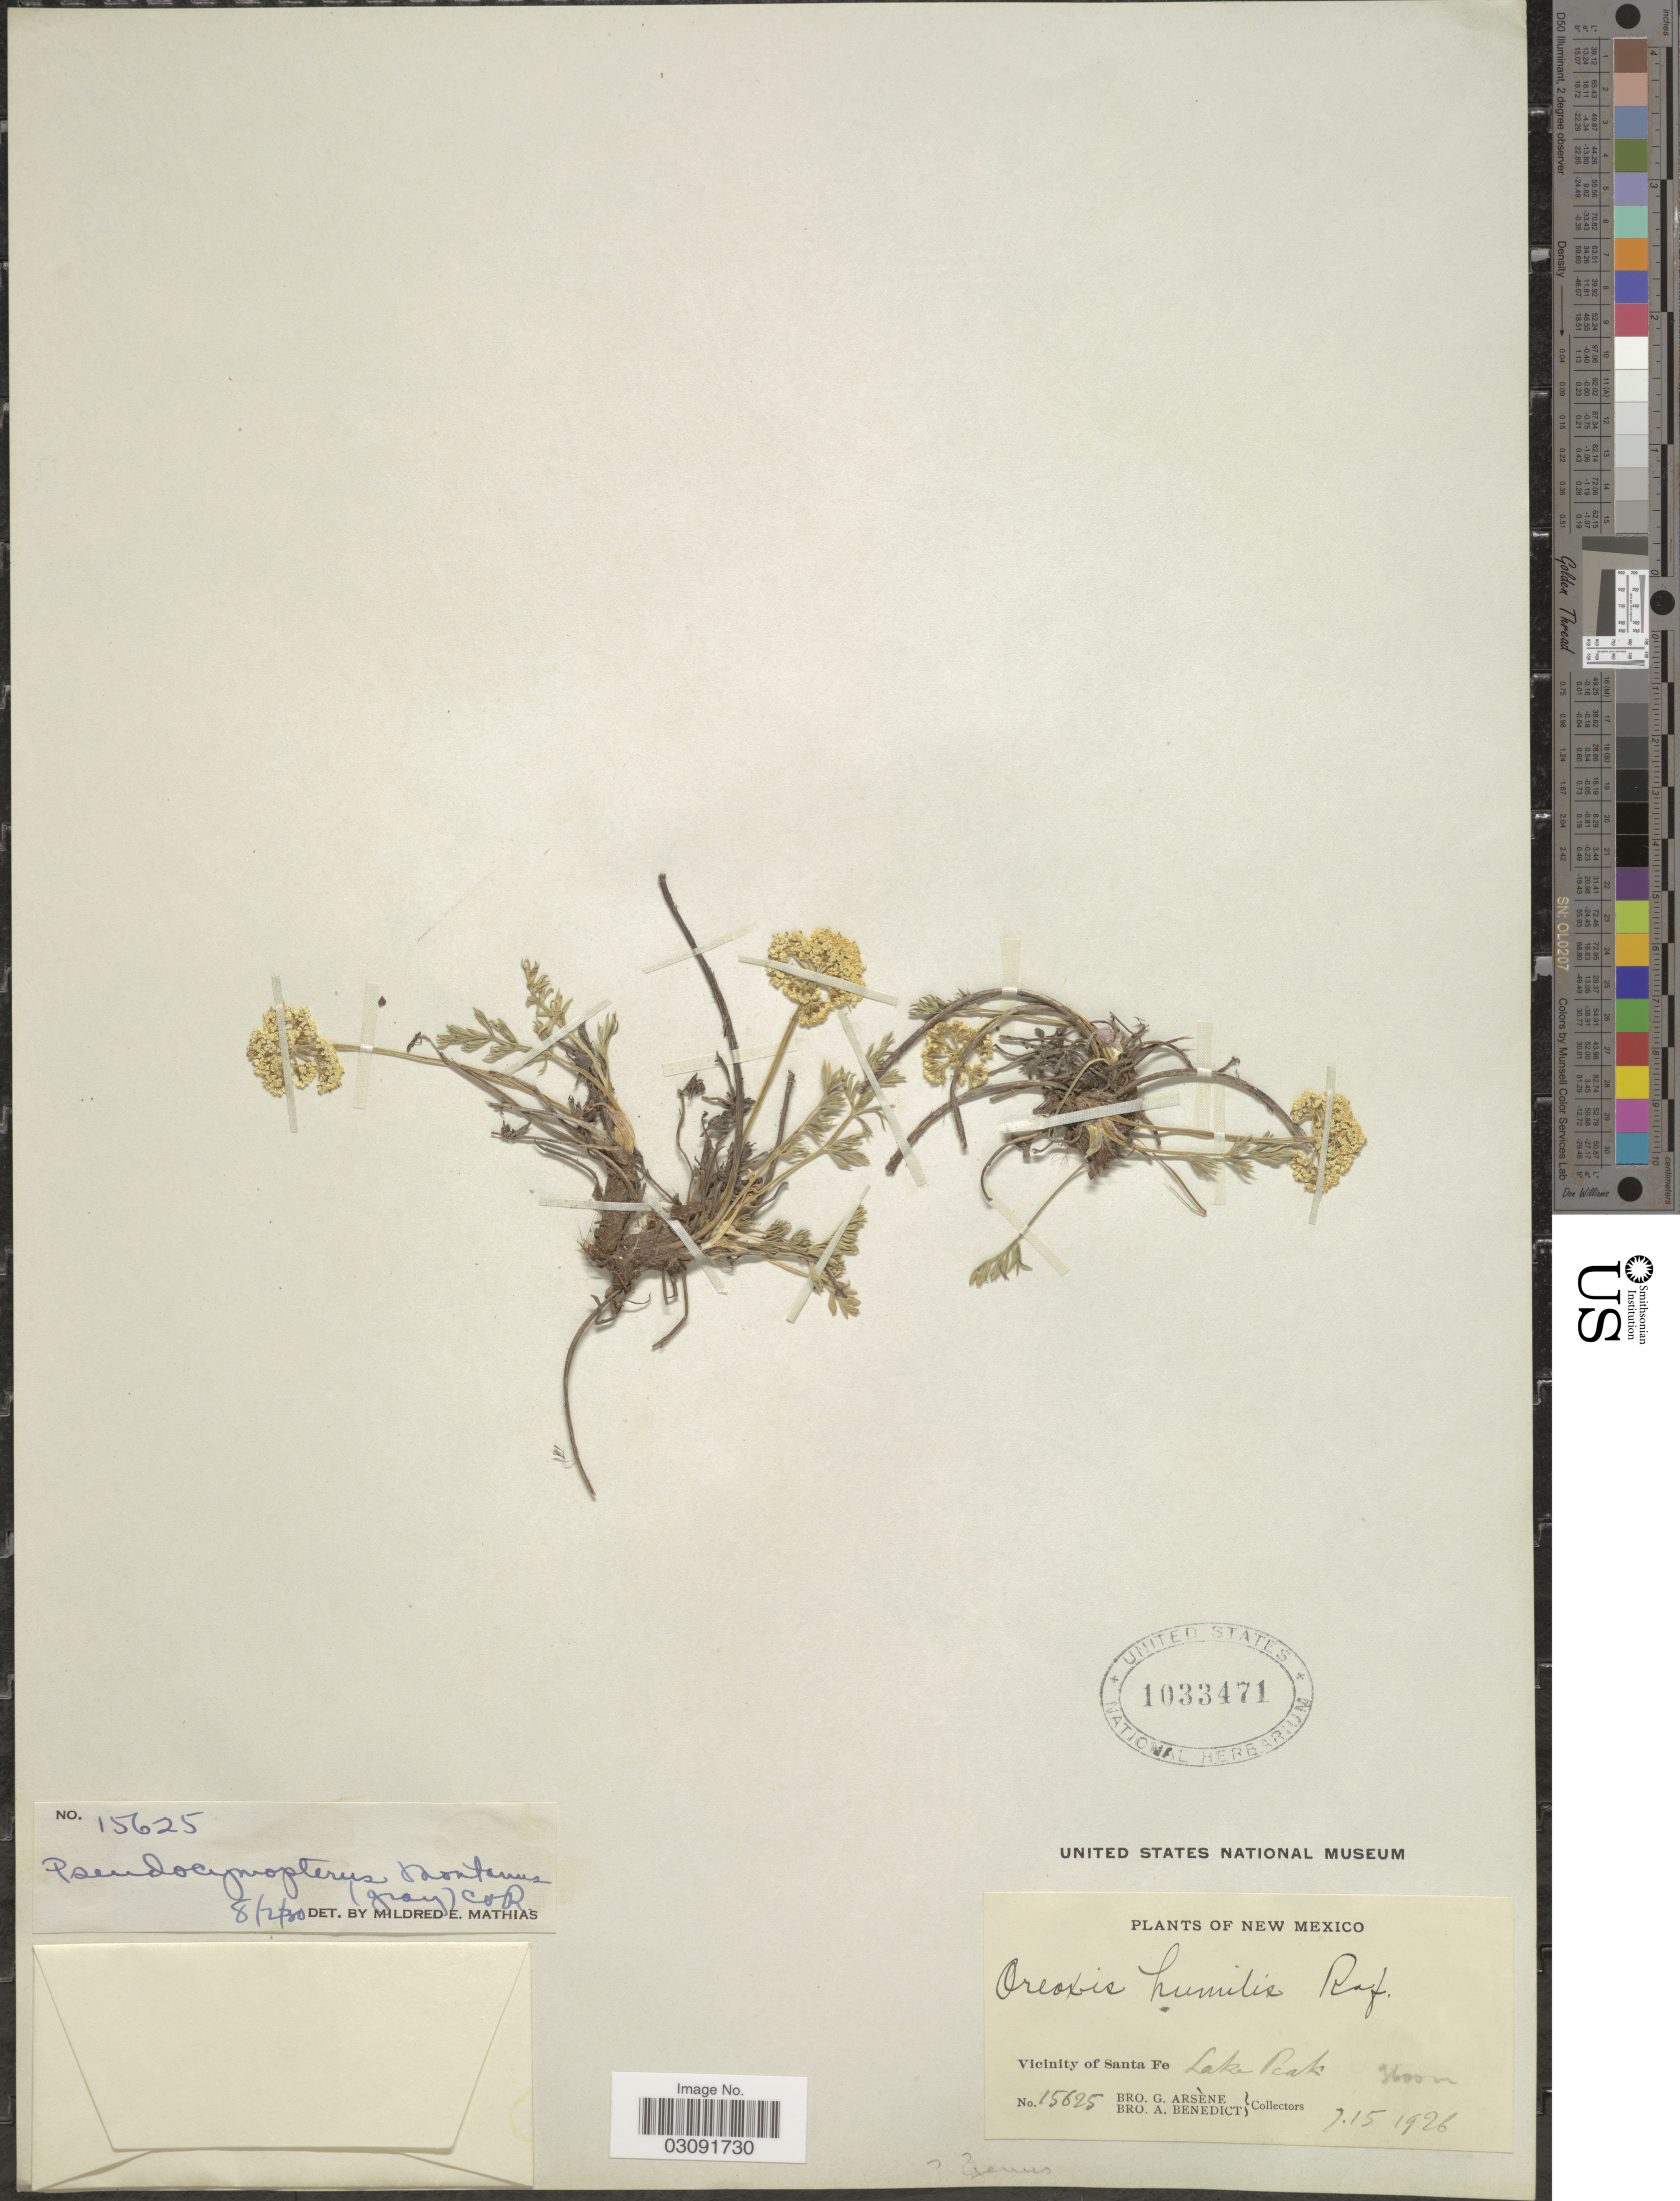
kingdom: Plantae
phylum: Tracheophyta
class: Magnoliopsida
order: Apiales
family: Apiaceae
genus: Pseudocymopterus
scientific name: Pseudocymopterus montanus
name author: (A. Gray) J.M. Coult. & Rose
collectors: Bro. G. Arsène & Bro. Benedict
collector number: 15625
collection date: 1926-07-15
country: United States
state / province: New Mexico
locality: Vicinity of Santa Fe, Lake Peak.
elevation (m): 3600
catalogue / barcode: US 1033471